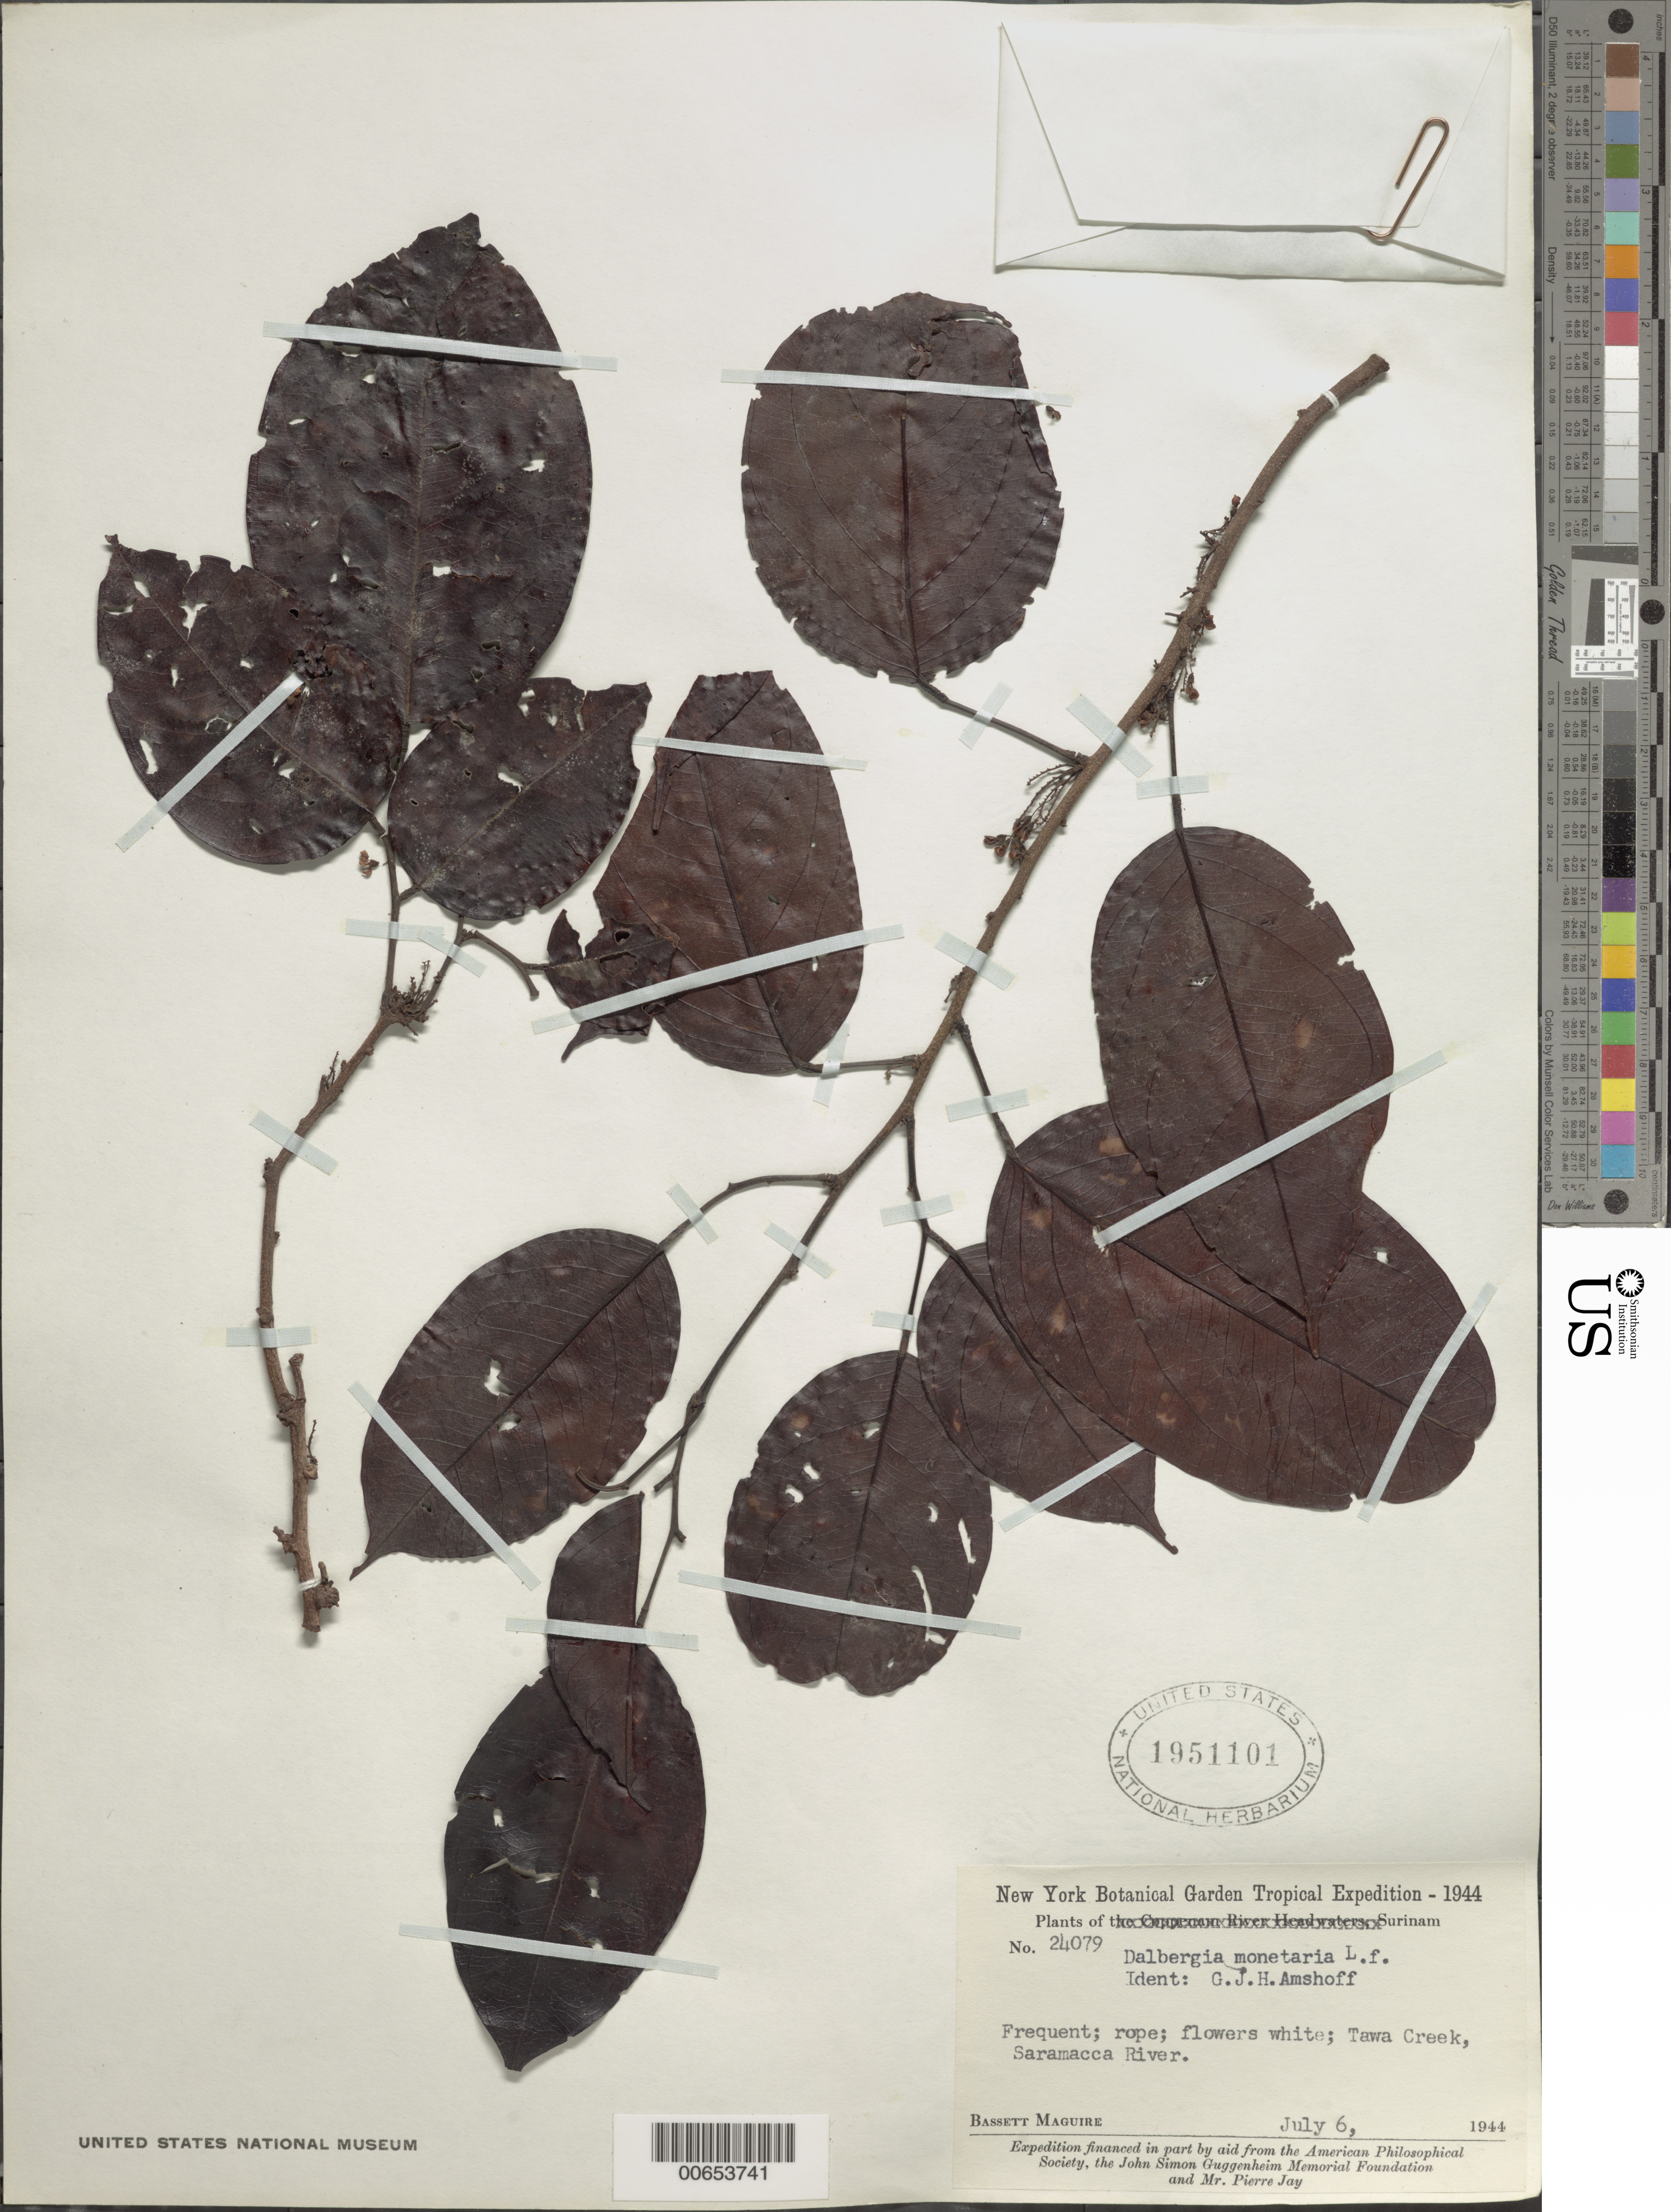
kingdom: Plantae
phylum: Tracheophyta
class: Magnoliopsida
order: Fabales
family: Fabaceae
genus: Dalbergia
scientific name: Dalbergia monetaria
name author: L. f.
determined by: Amshoff, G. J. H.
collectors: B. Maguire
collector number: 24079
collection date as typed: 6-Jul-44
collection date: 1944-07-06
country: Suriname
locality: Saramacca River, Tawa Creek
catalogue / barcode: US 1951101